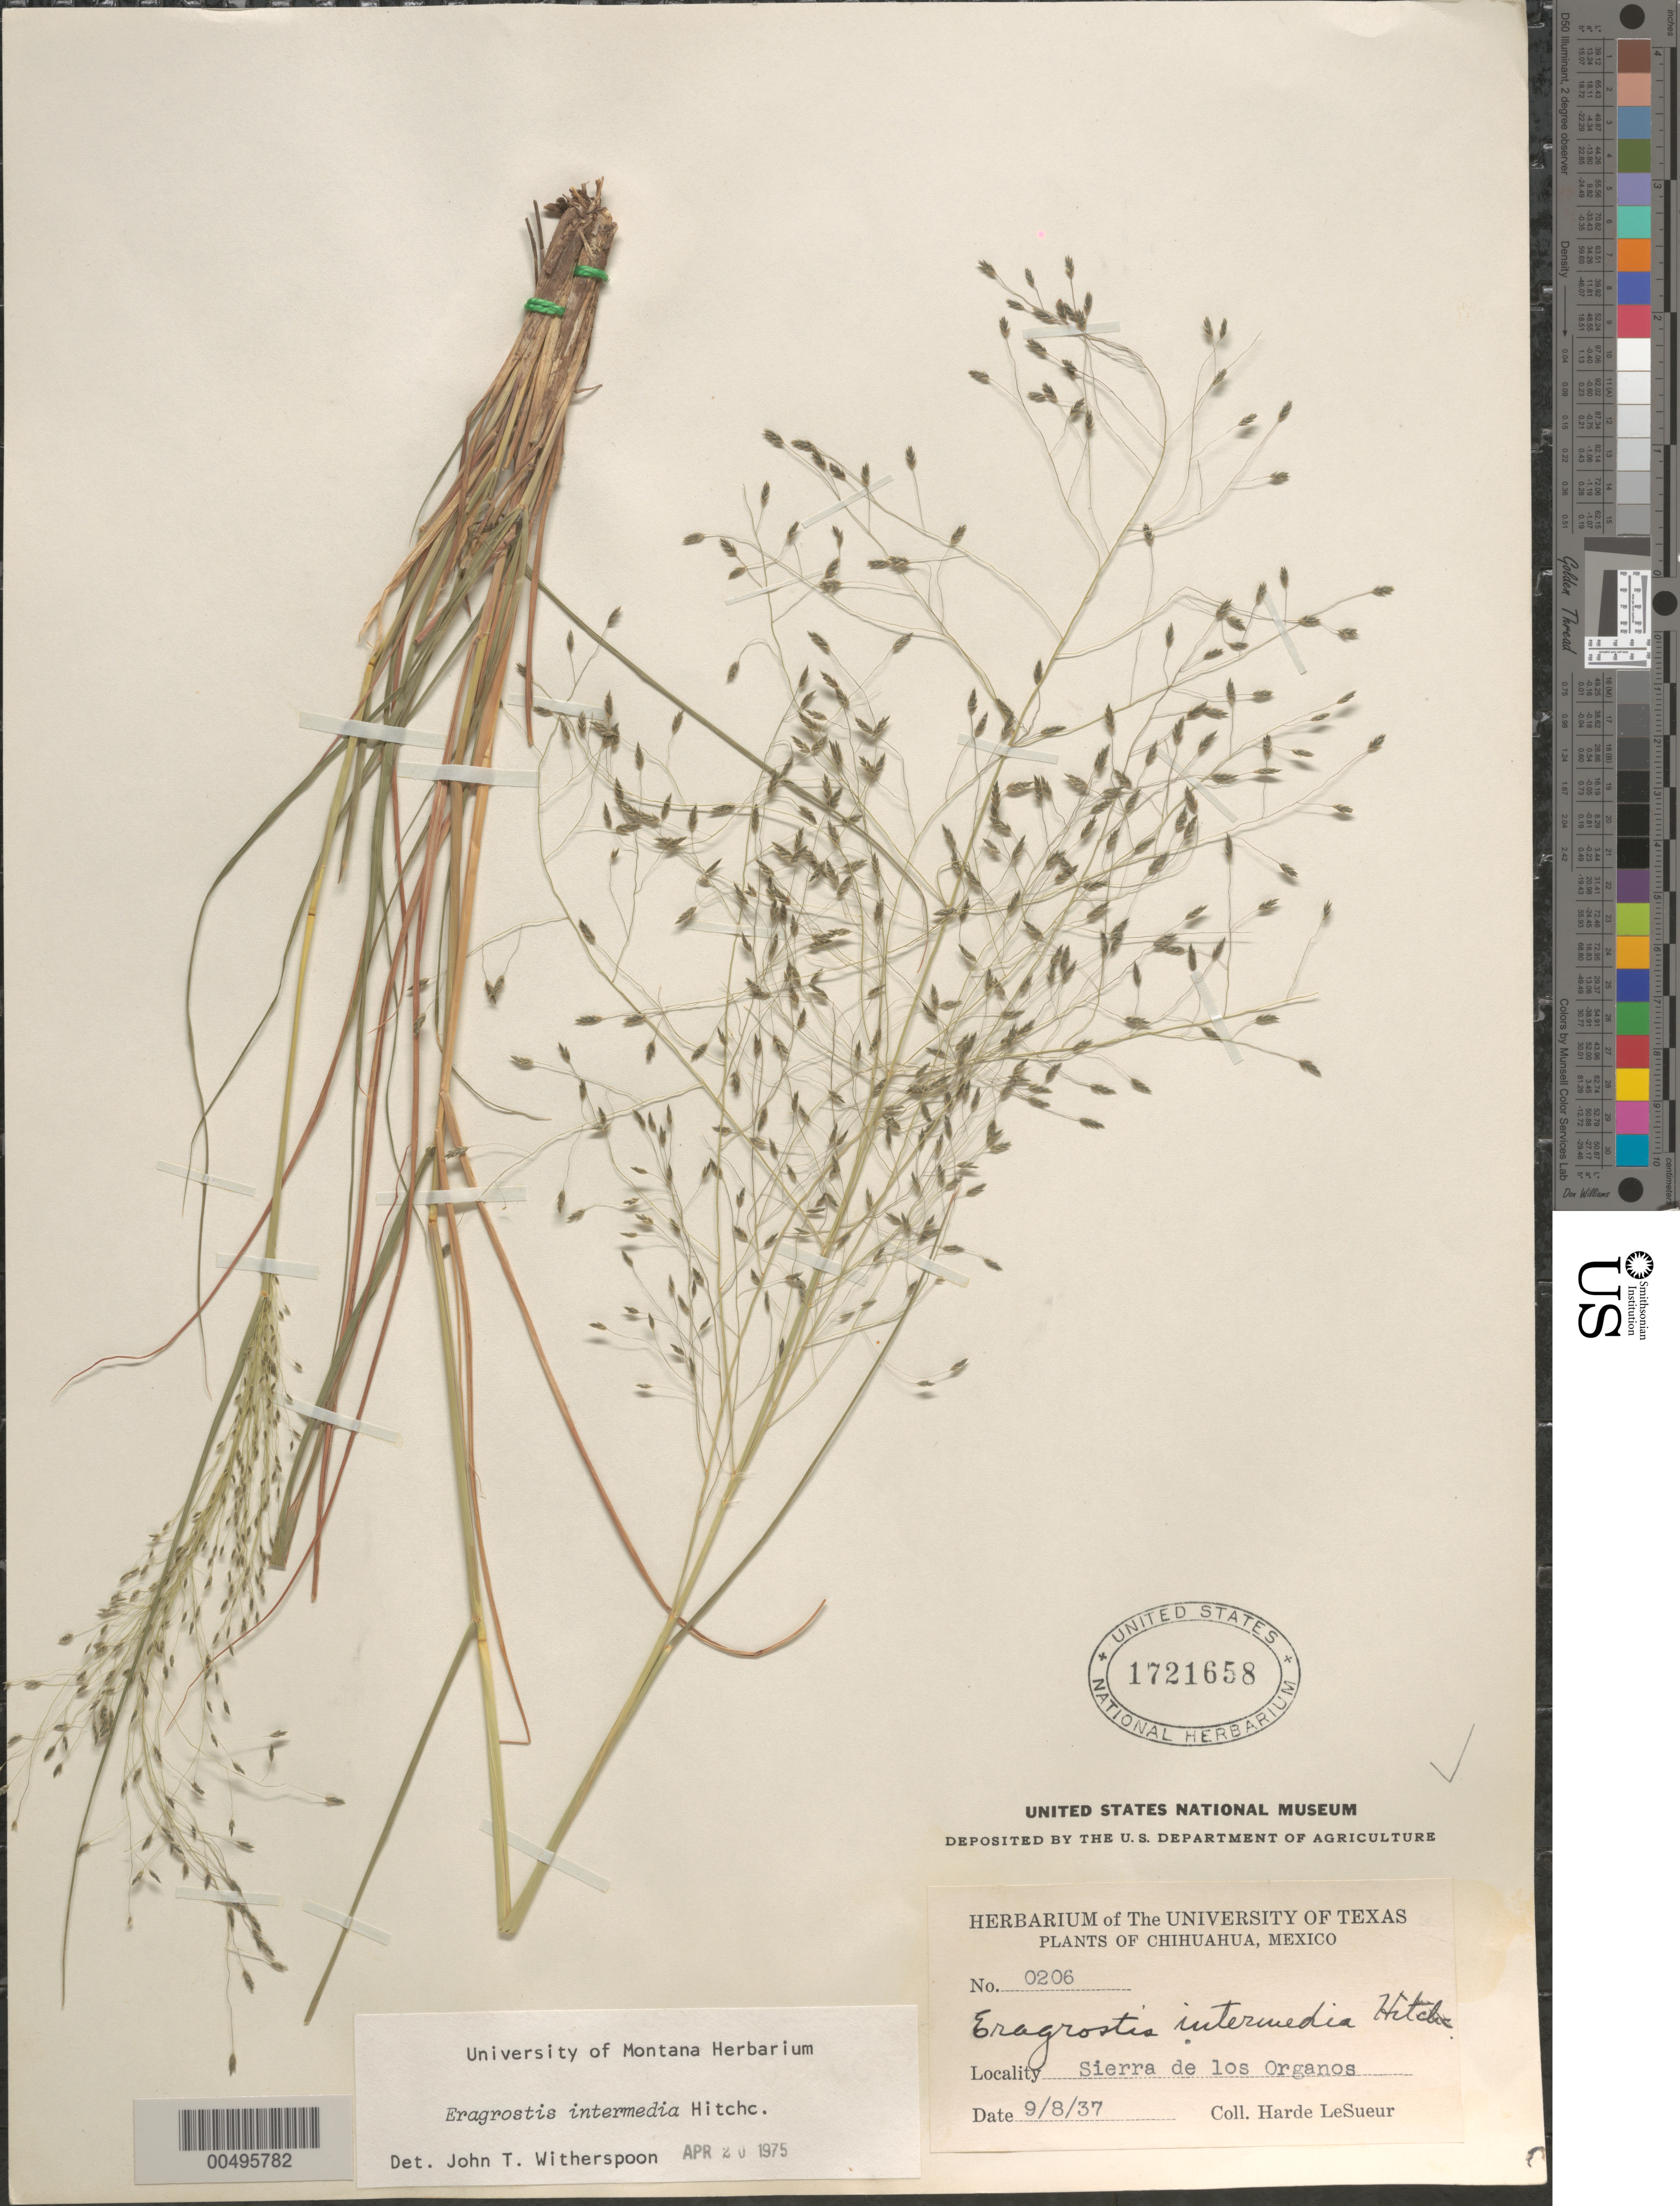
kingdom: Plantae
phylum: Tracheophyta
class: Liliopsida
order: Poales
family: Poaceae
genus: Eragrostis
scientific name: Eragrostis intermedia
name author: Hitchc.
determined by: Witherspoon, John T.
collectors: D. H. LeSueur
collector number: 0206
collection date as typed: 9 Aug 1937 or 8 Sep 1937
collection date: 1937-08-09 or 1937-09-08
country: Mexico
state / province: Chihuahua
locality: Sierra de los Organos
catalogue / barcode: US 1721658